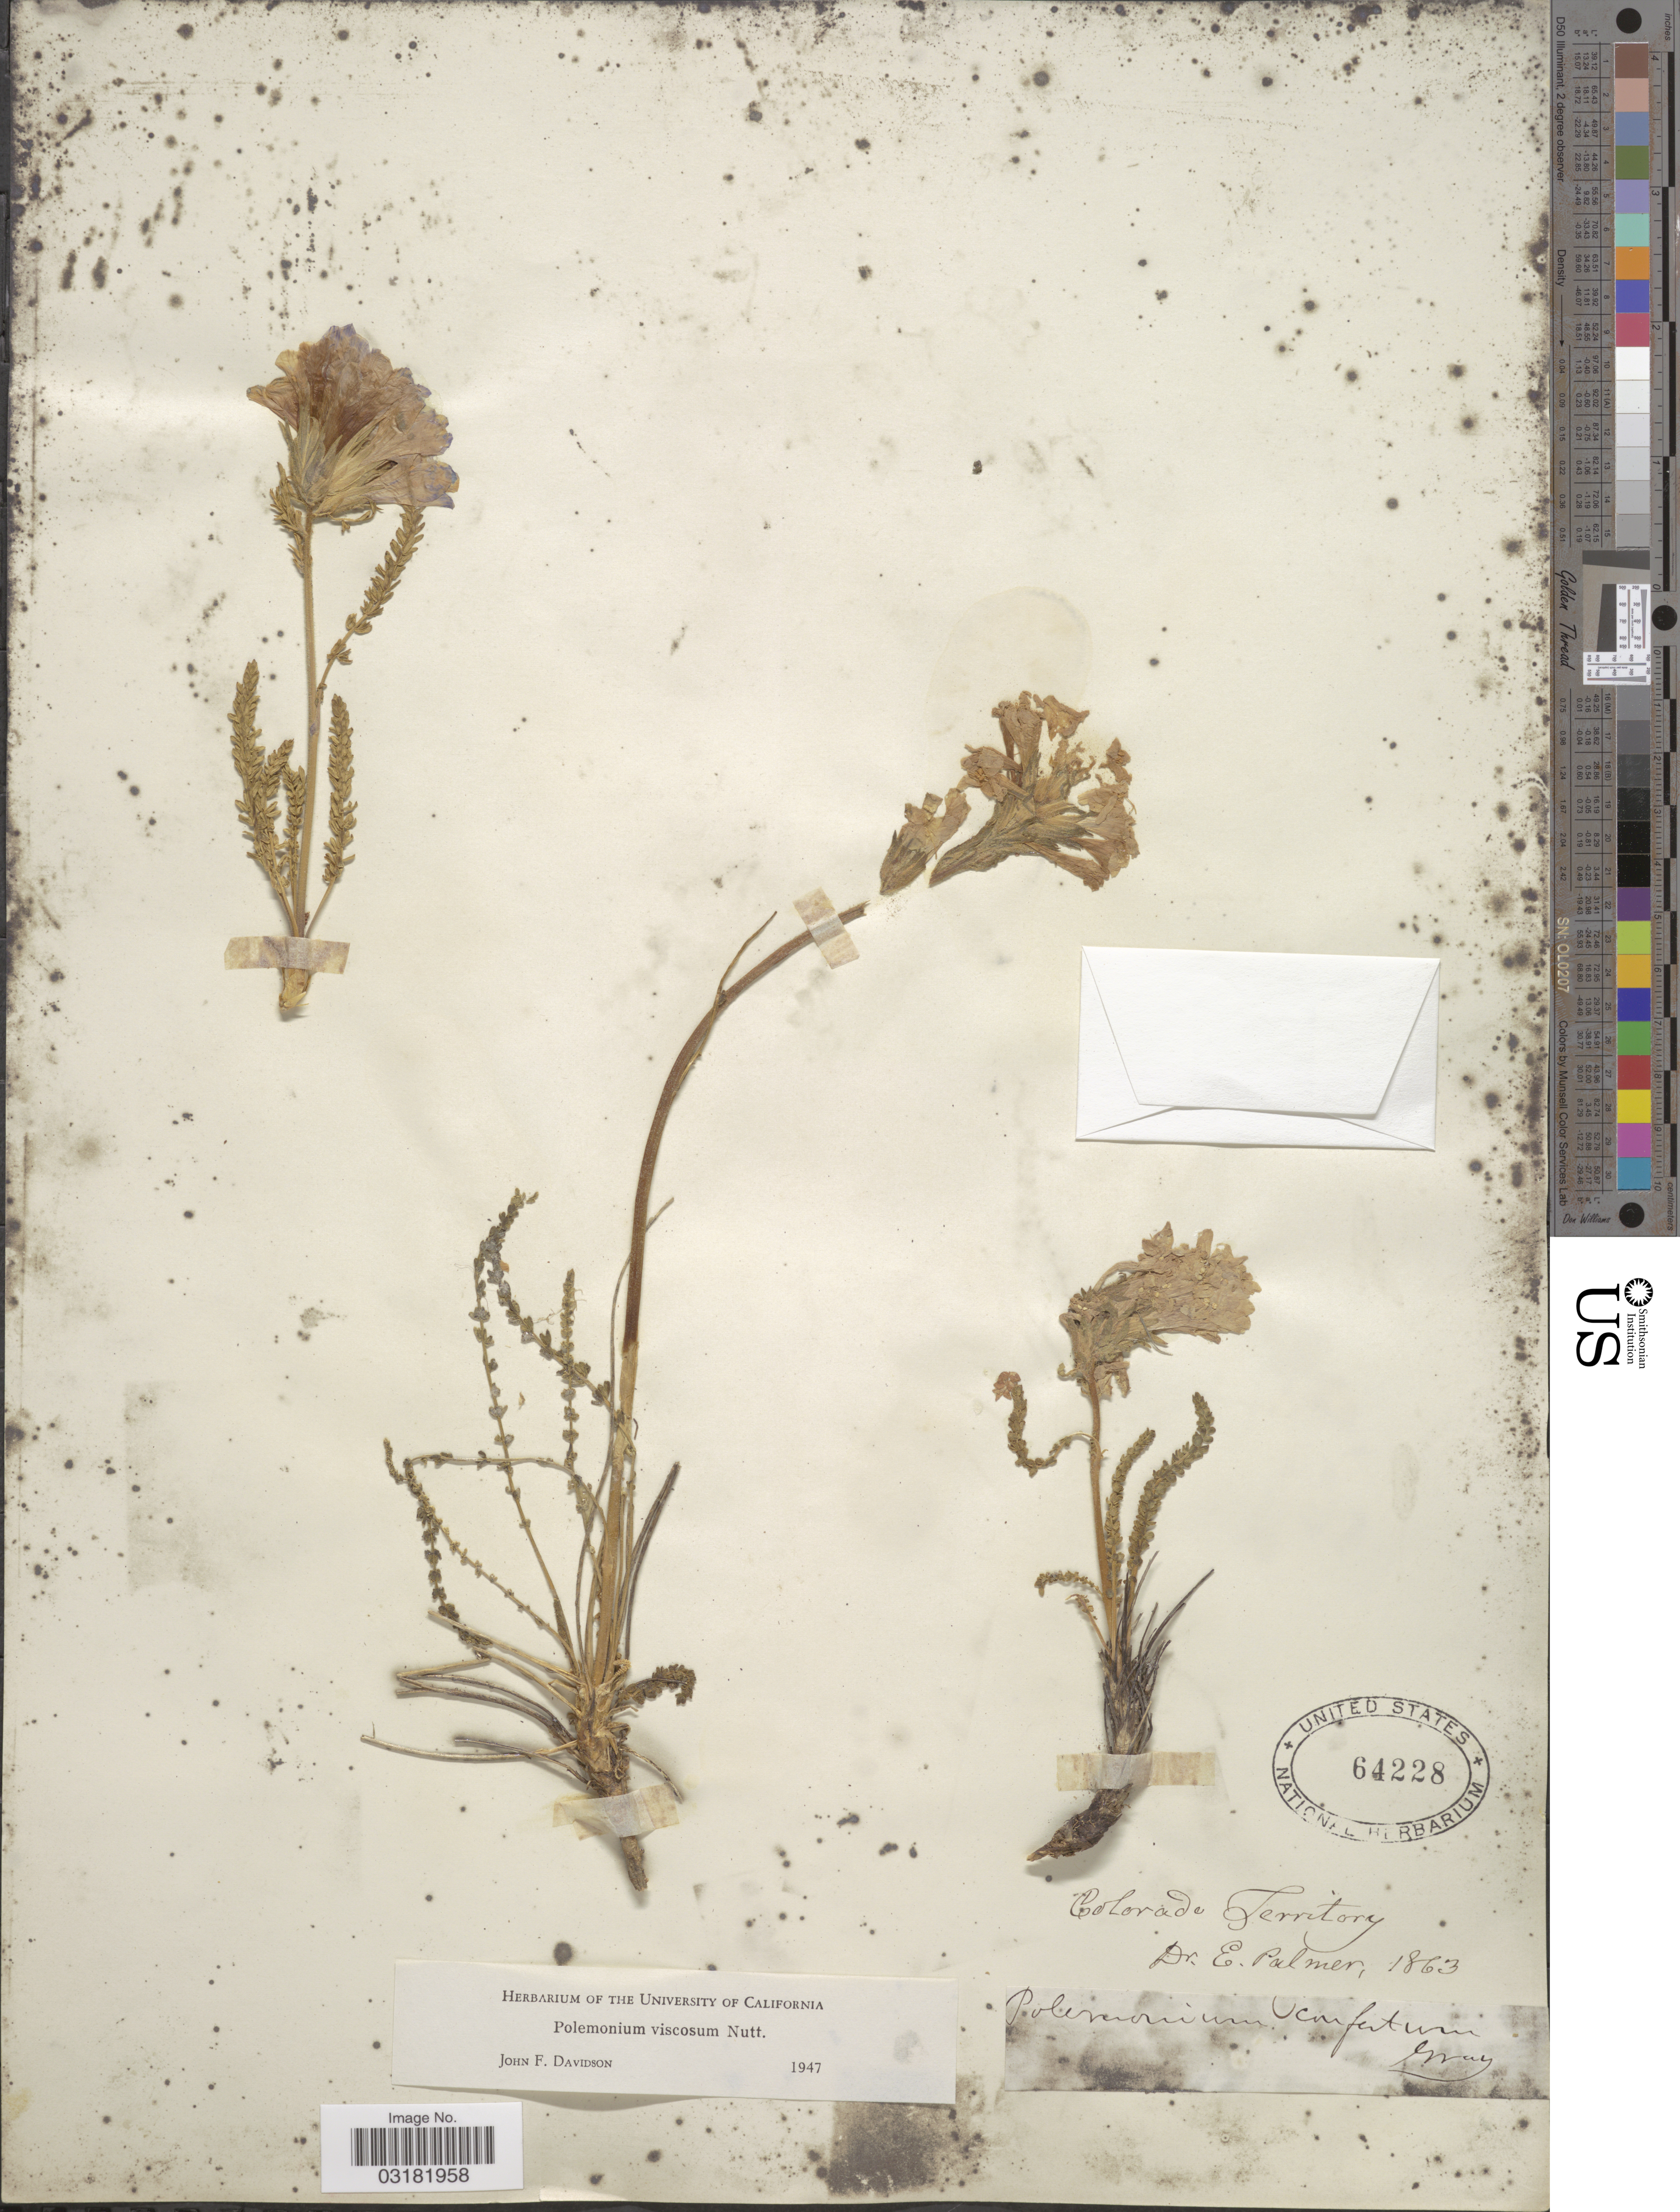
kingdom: Plantae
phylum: Tracheophyta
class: Magnoliopsida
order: Ericales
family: Polemoniaceae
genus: Polemonium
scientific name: Polemonium viscosum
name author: Nutt.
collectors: E. Palmer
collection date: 1863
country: United States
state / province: Colorado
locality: Colorado Territory.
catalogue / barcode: US 64228